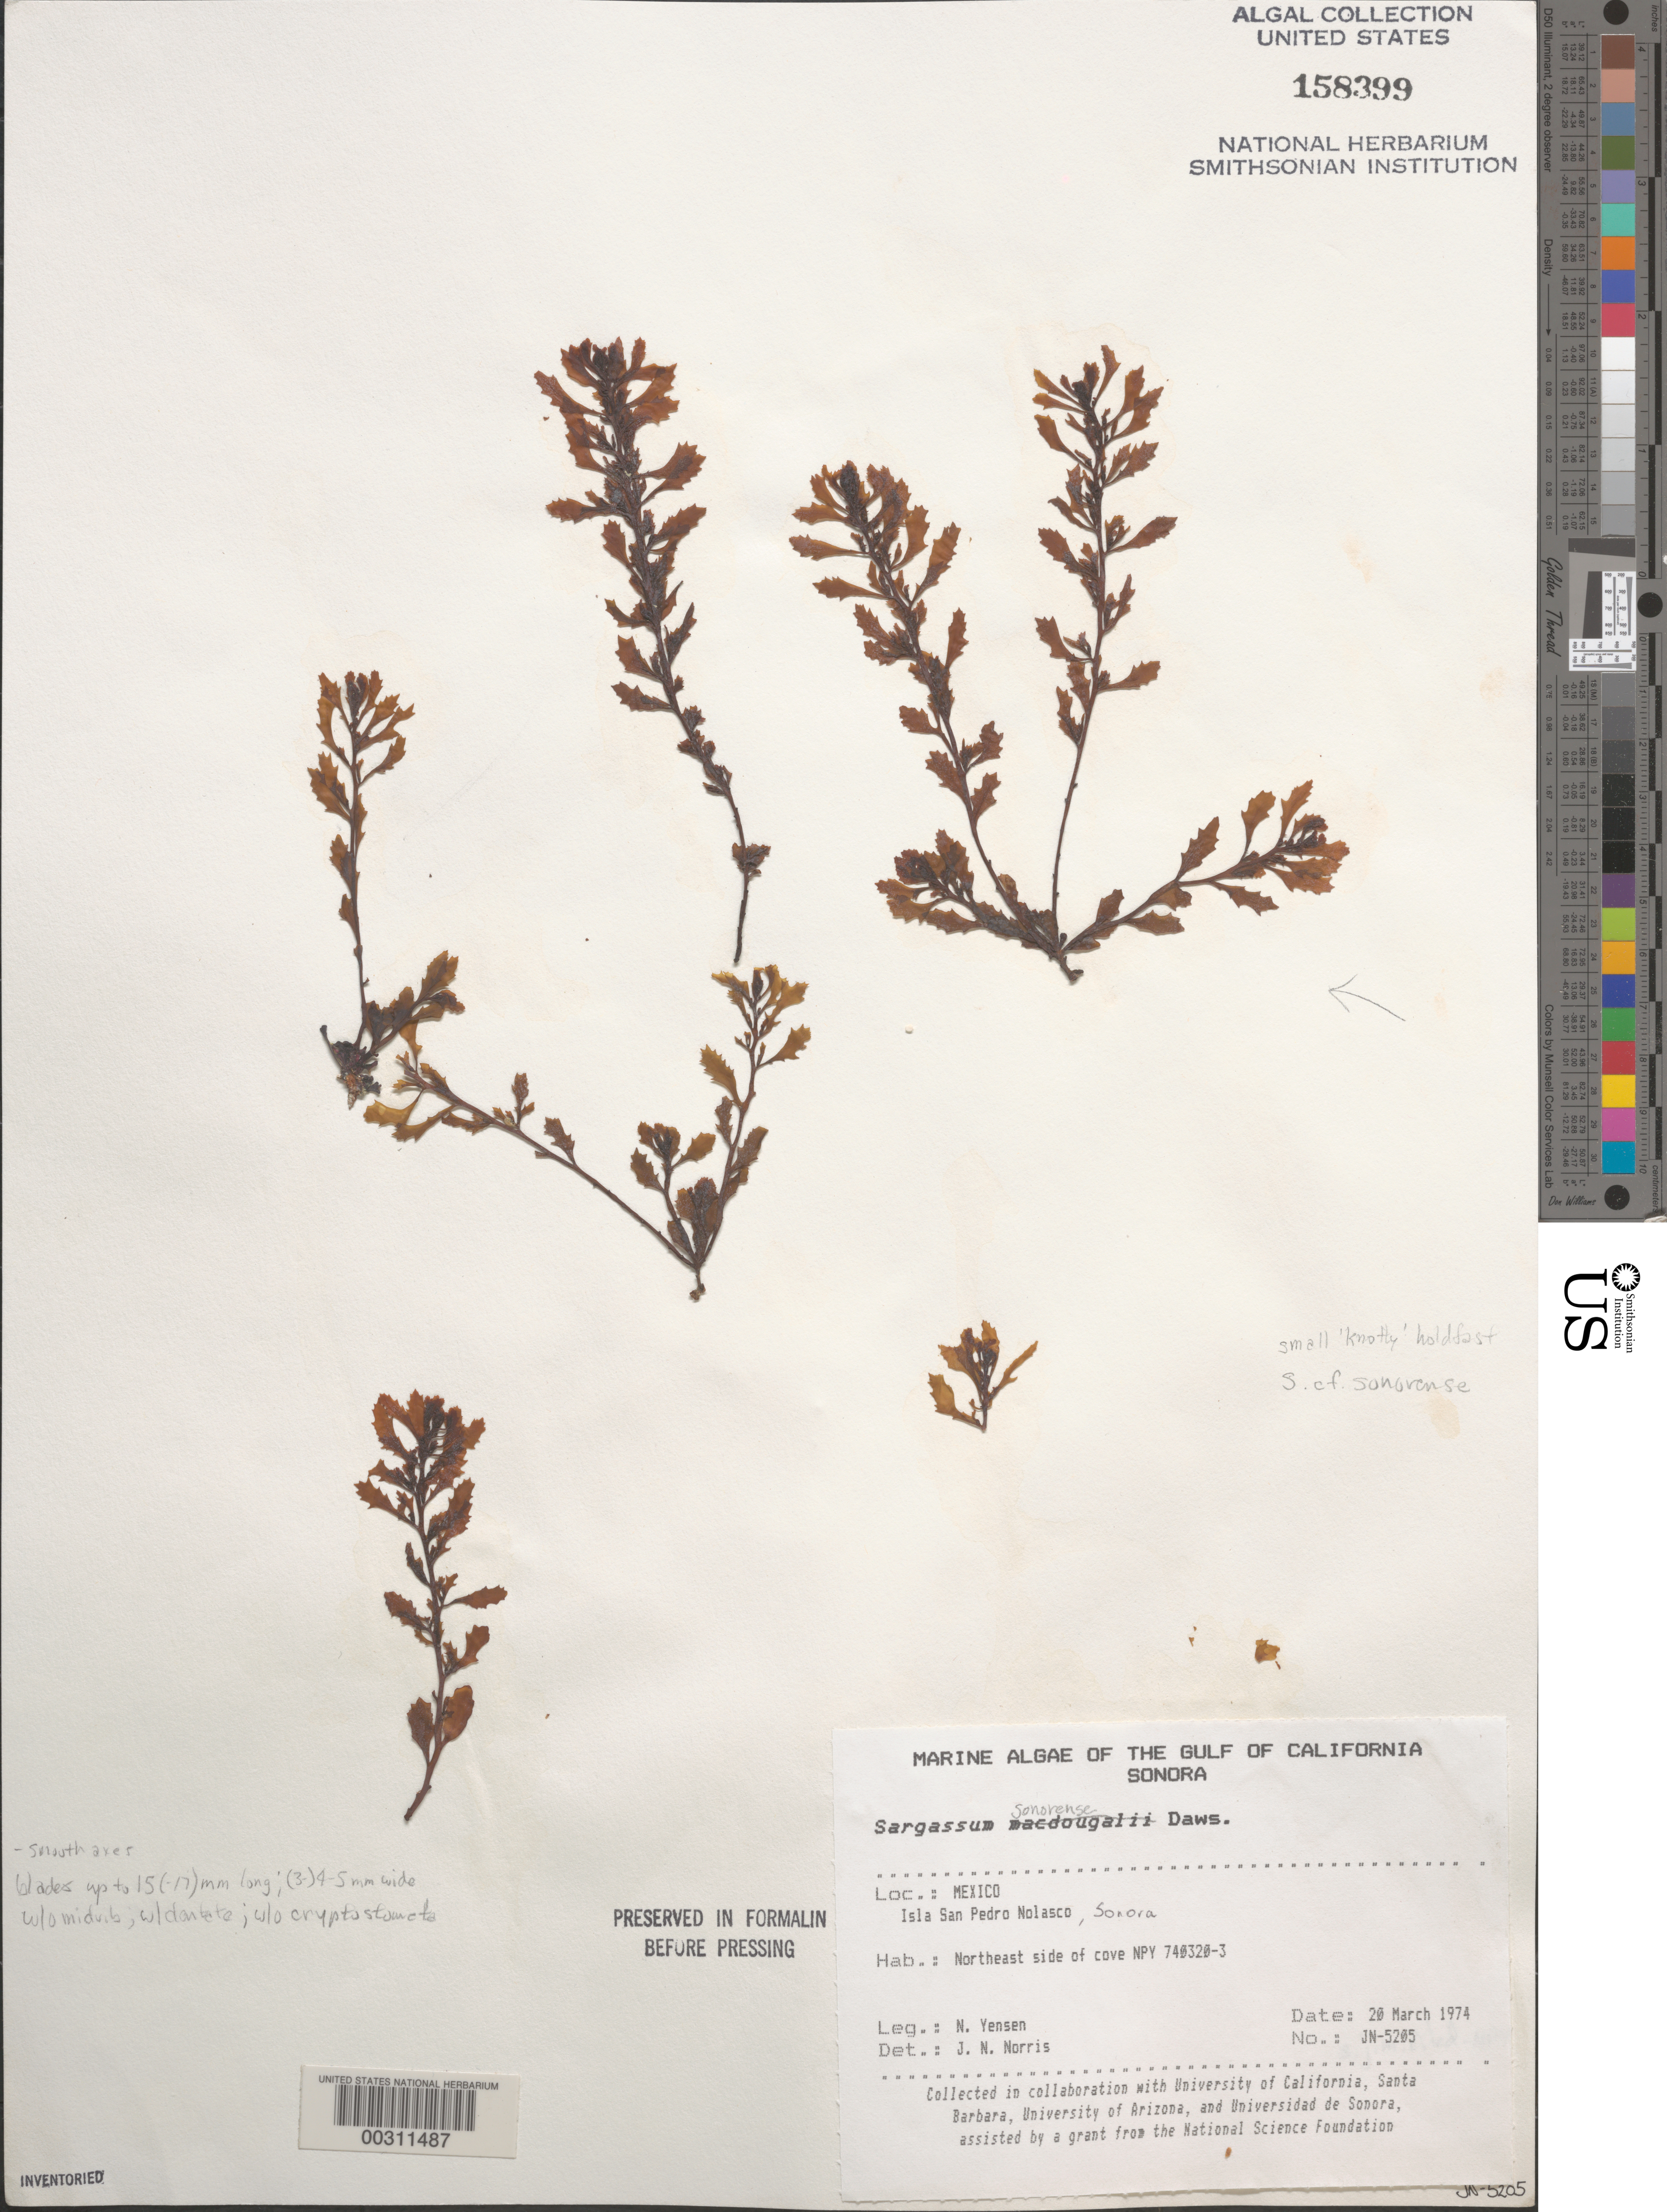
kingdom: Chromista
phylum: Ochrophyta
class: Phaeophyceae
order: Fucales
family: Sargassaceae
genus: Sargassum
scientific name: Sargassum macdougalii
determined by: Norris, James N.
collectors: N. Yensen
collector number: Jn-5205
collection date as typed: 20 Mar 1974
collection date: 1974-03-20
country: Mexico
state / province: Sonora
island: Isla San Pedro Nolasco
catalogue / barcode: US 158399